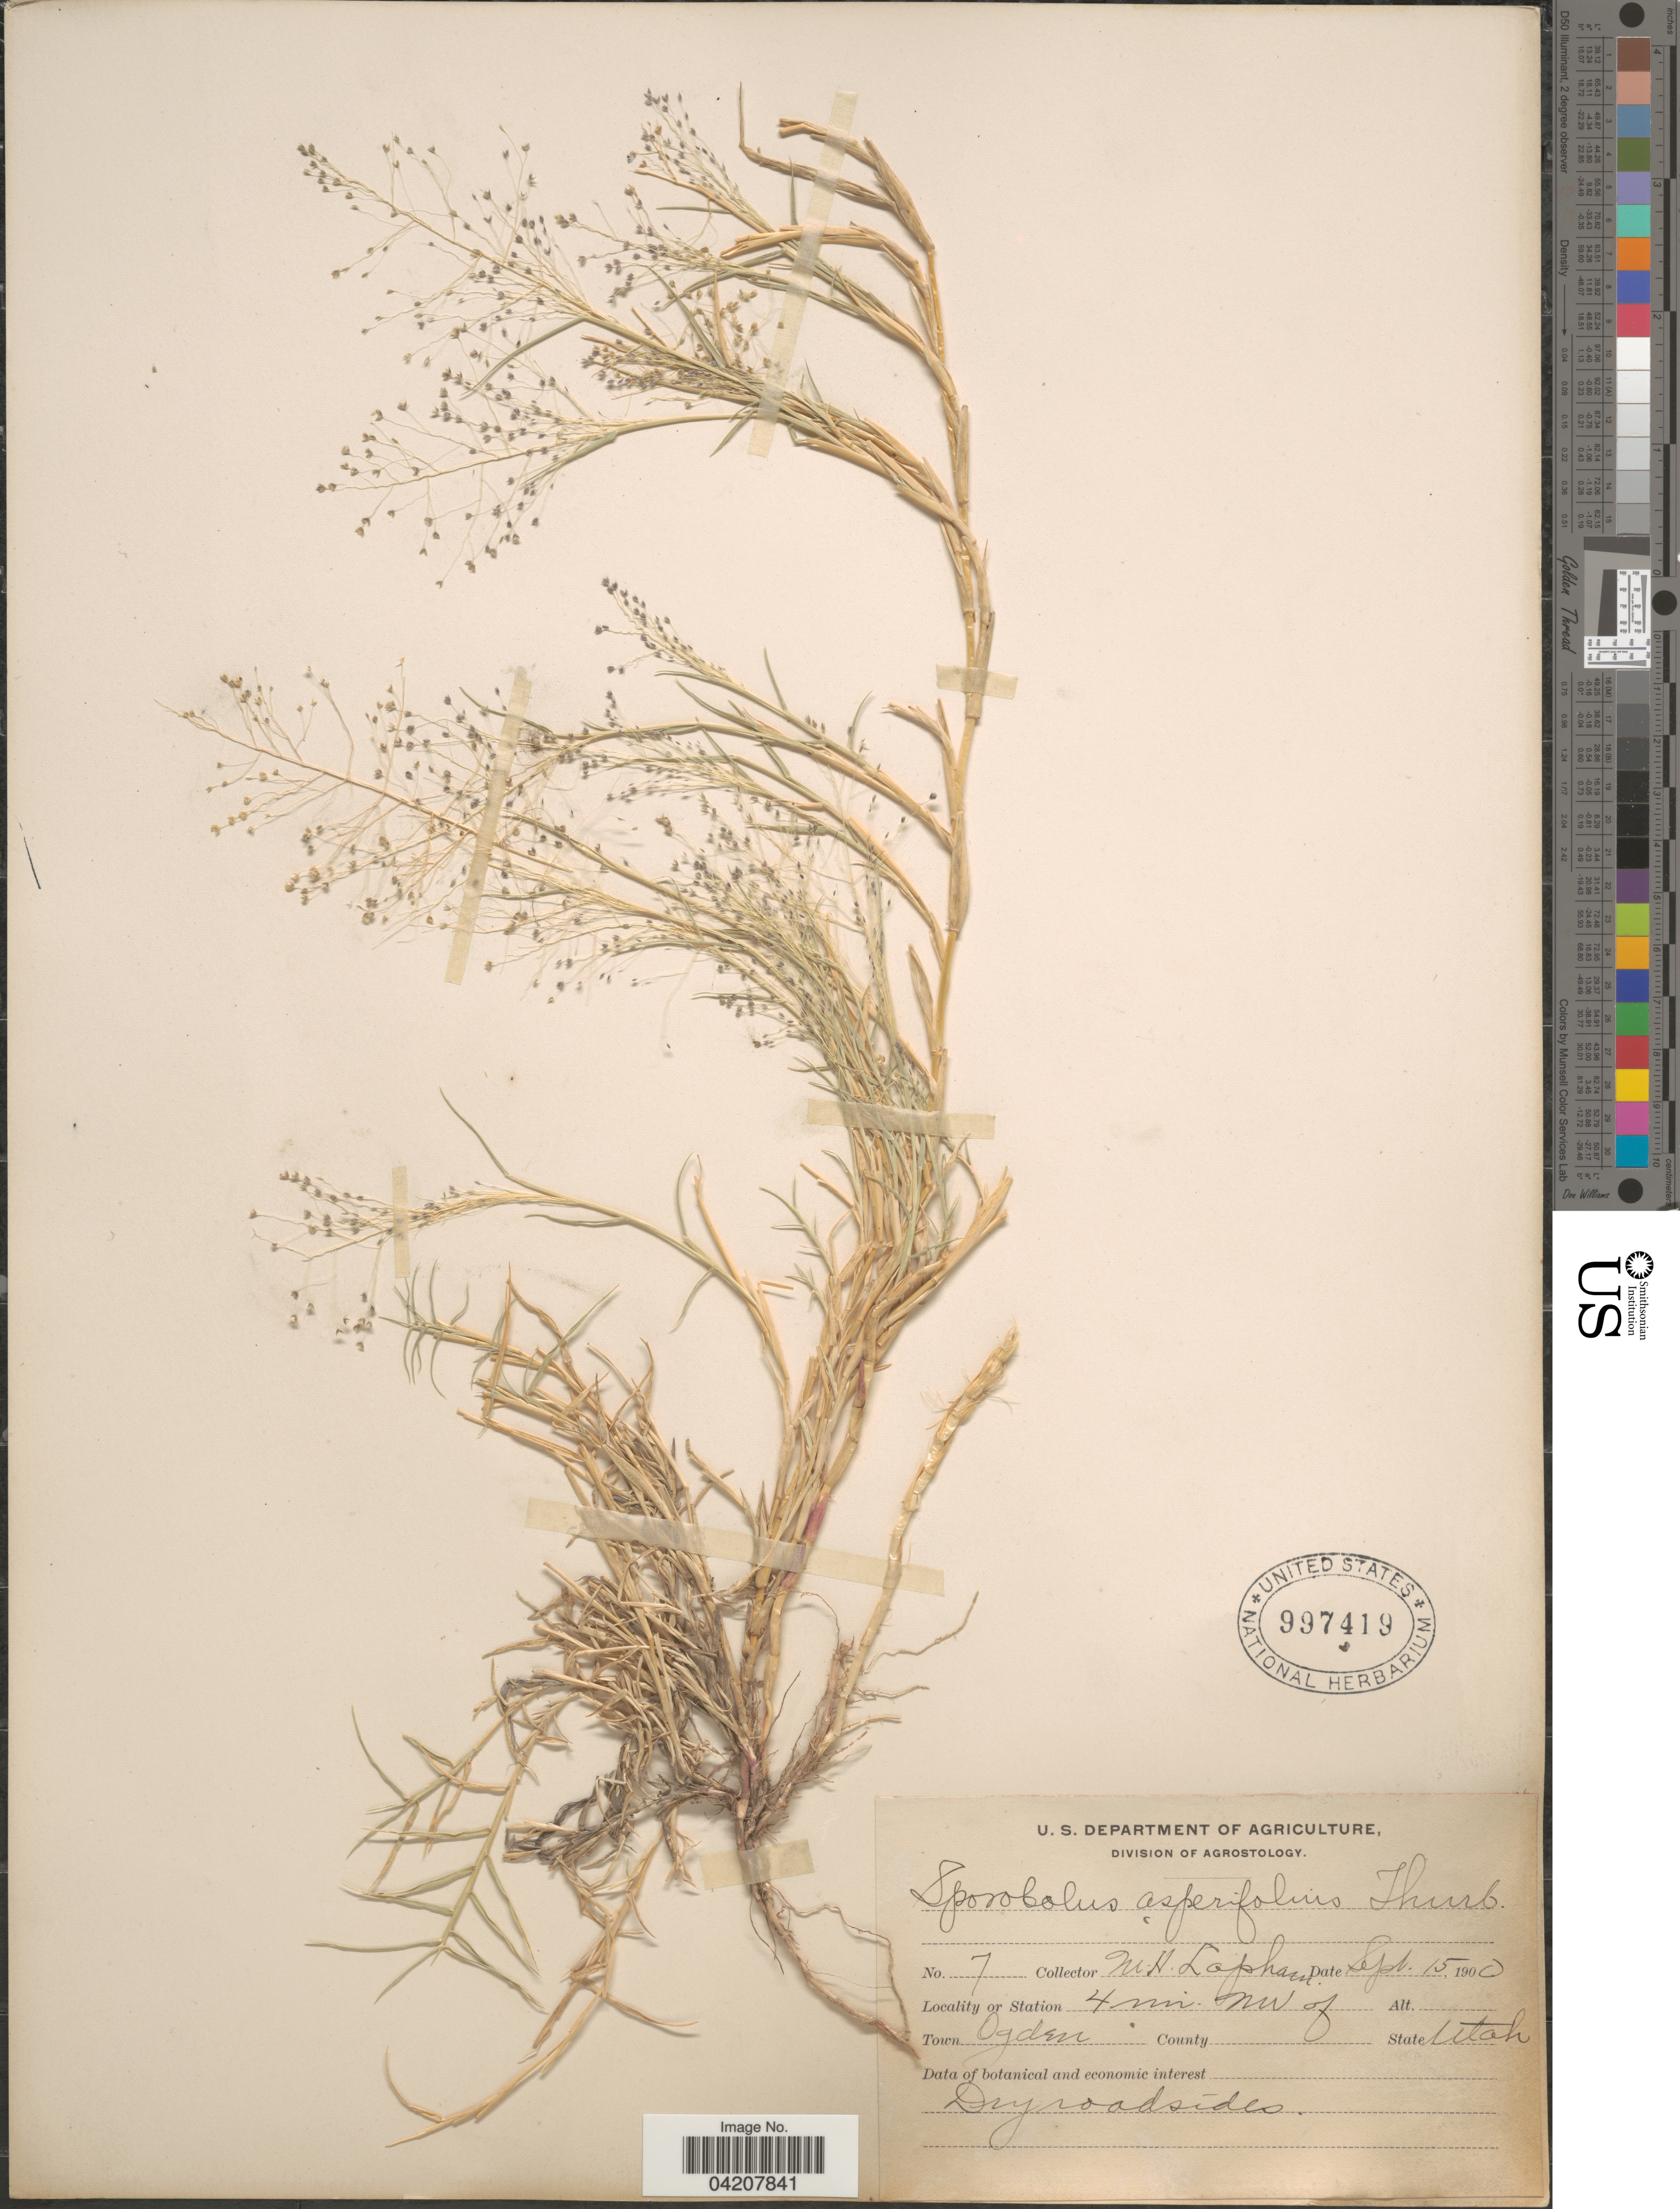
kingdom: Plantae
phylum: Tracheophyta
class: Liliopsida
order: Poales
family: Poaceae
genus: Muhlenbergia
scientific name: Muhlenbergia asperifolia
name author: (Nees & Meyen ex Trin.) Parodi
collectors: M. Lapham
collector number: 7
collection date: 1900-09-15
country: United States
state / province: Utah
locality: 4 mi. NW of Town Ogden.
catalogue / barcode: US 997419